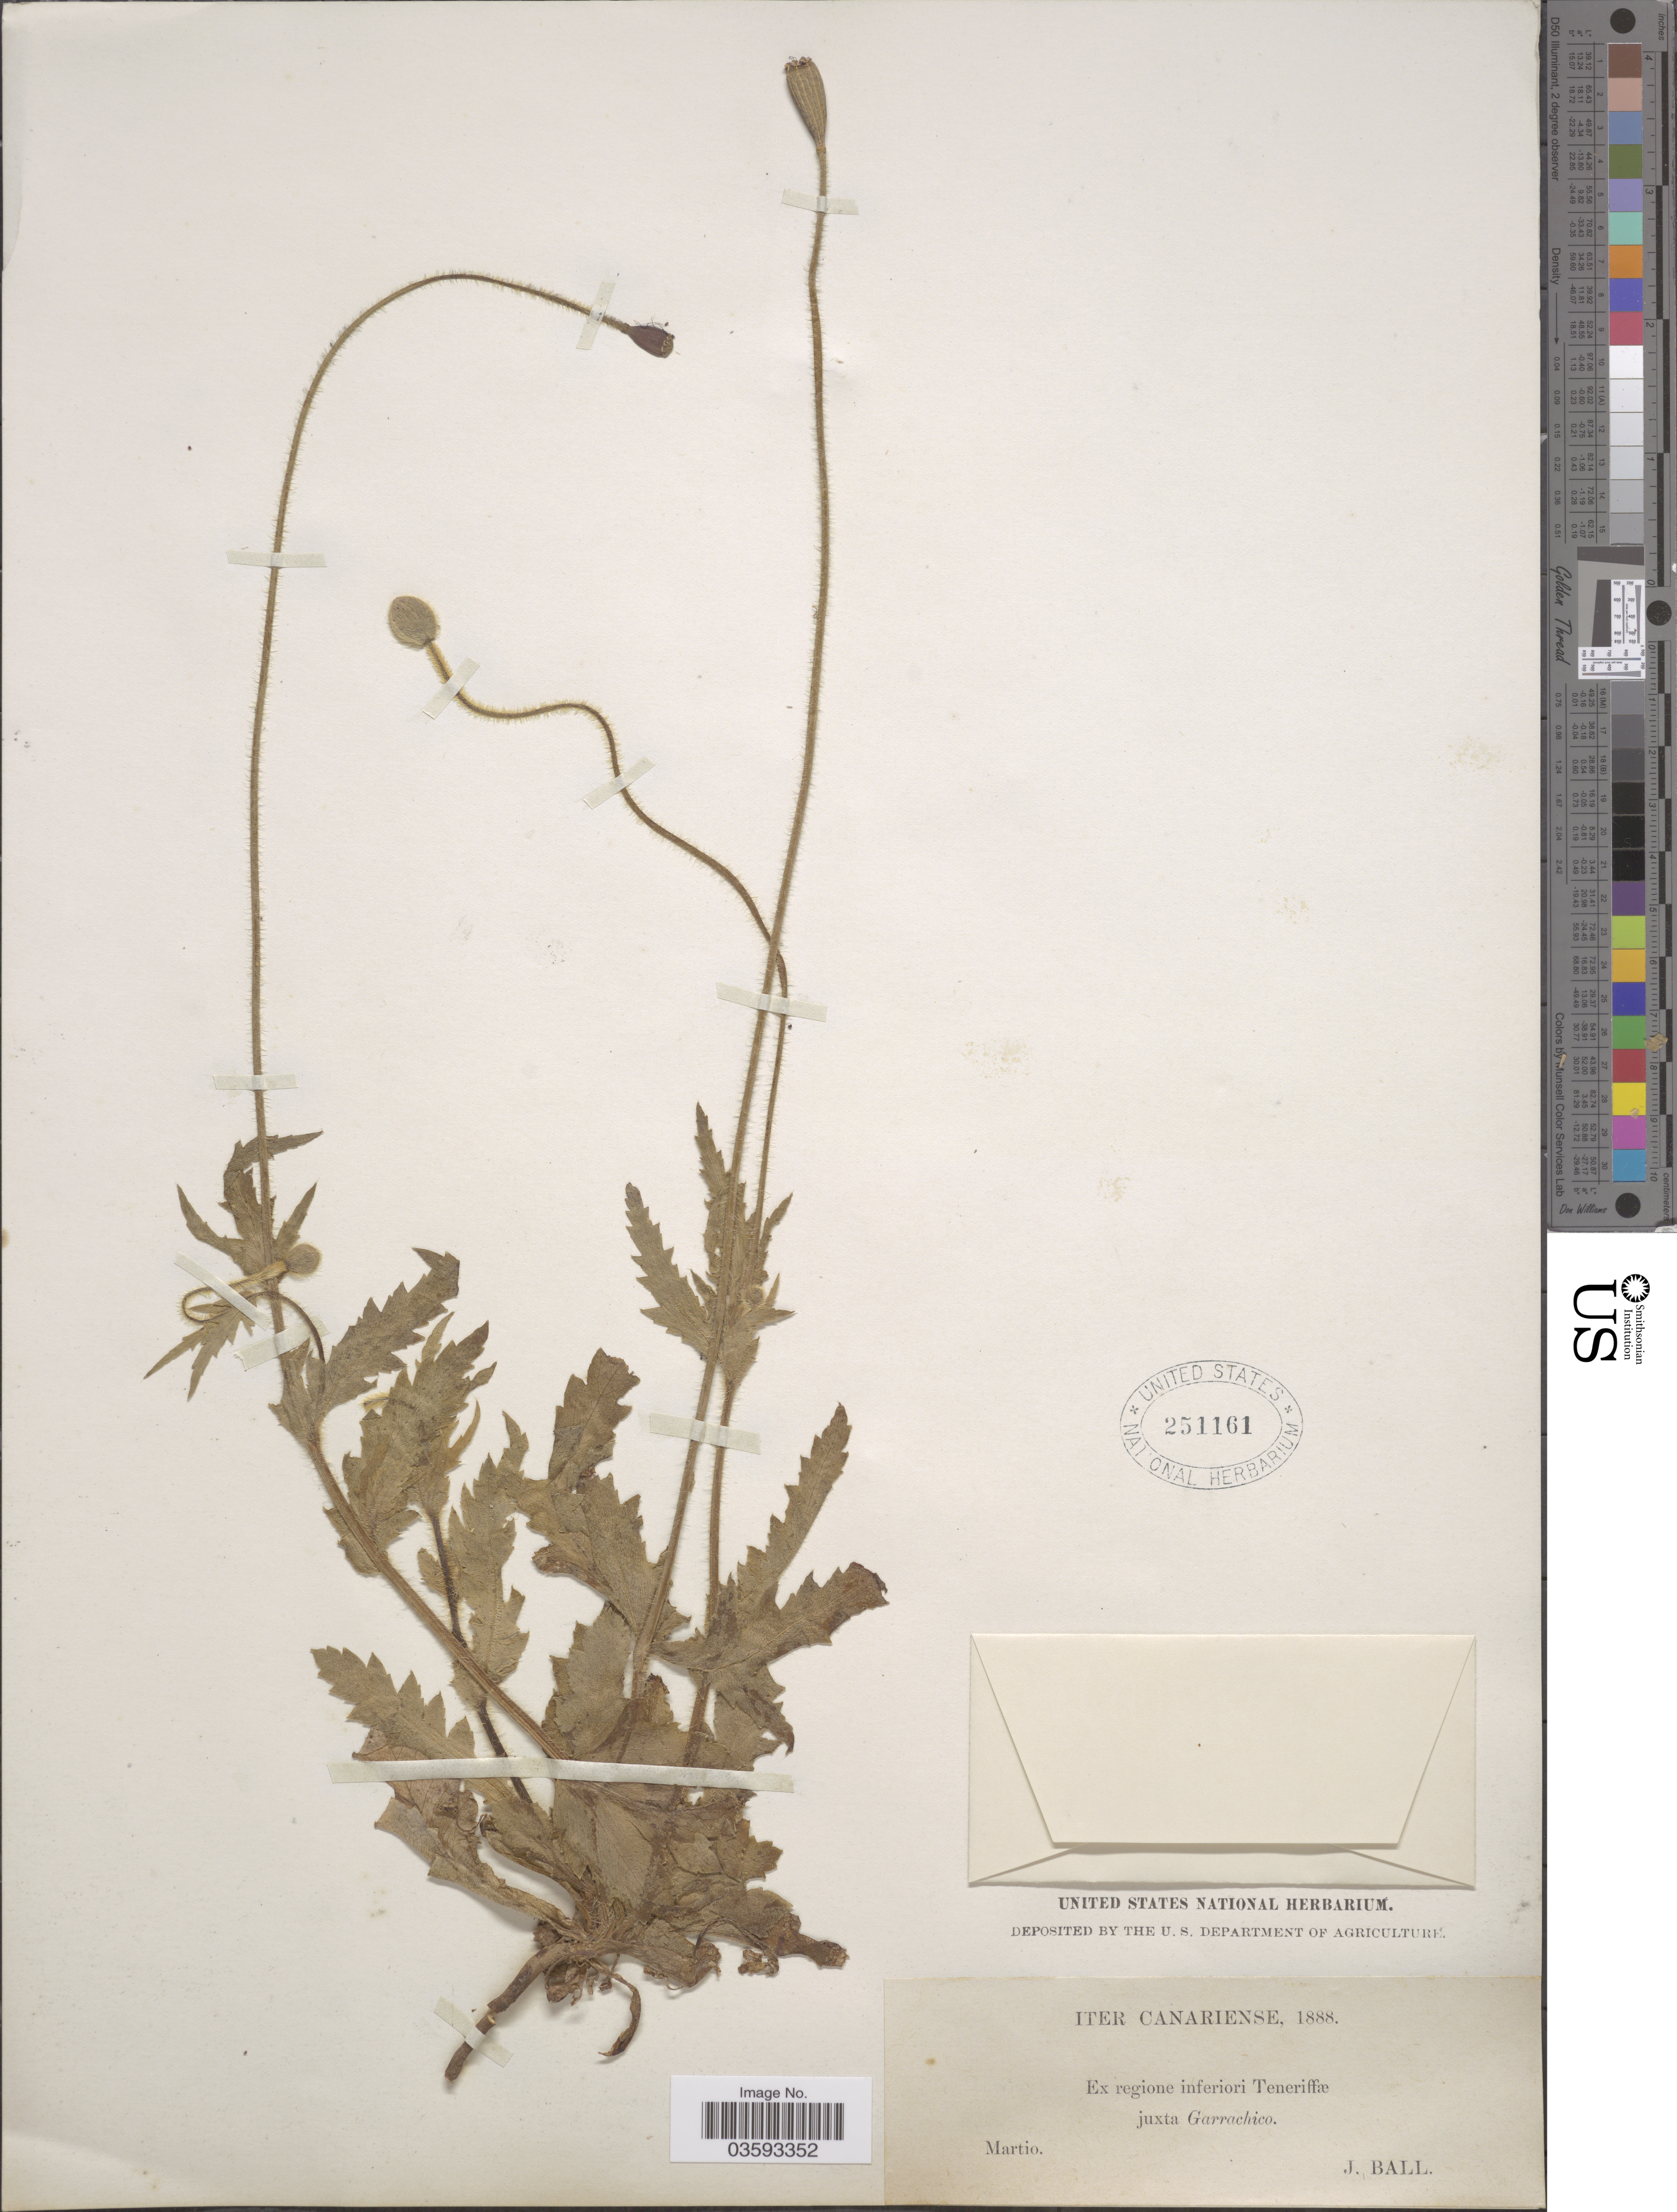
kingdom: Plantae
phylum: Tracheophyta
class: Magnoliopsida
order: Ranunculales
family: Papaveraceae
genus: Papaver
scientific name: Papaver sp.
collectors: J. Ball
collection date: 1888-03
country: Spain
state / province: Canarias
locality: Iter Canariense. Ex regione inferiori Teneriffæ juxta Garrachico.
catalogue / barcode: US 251161